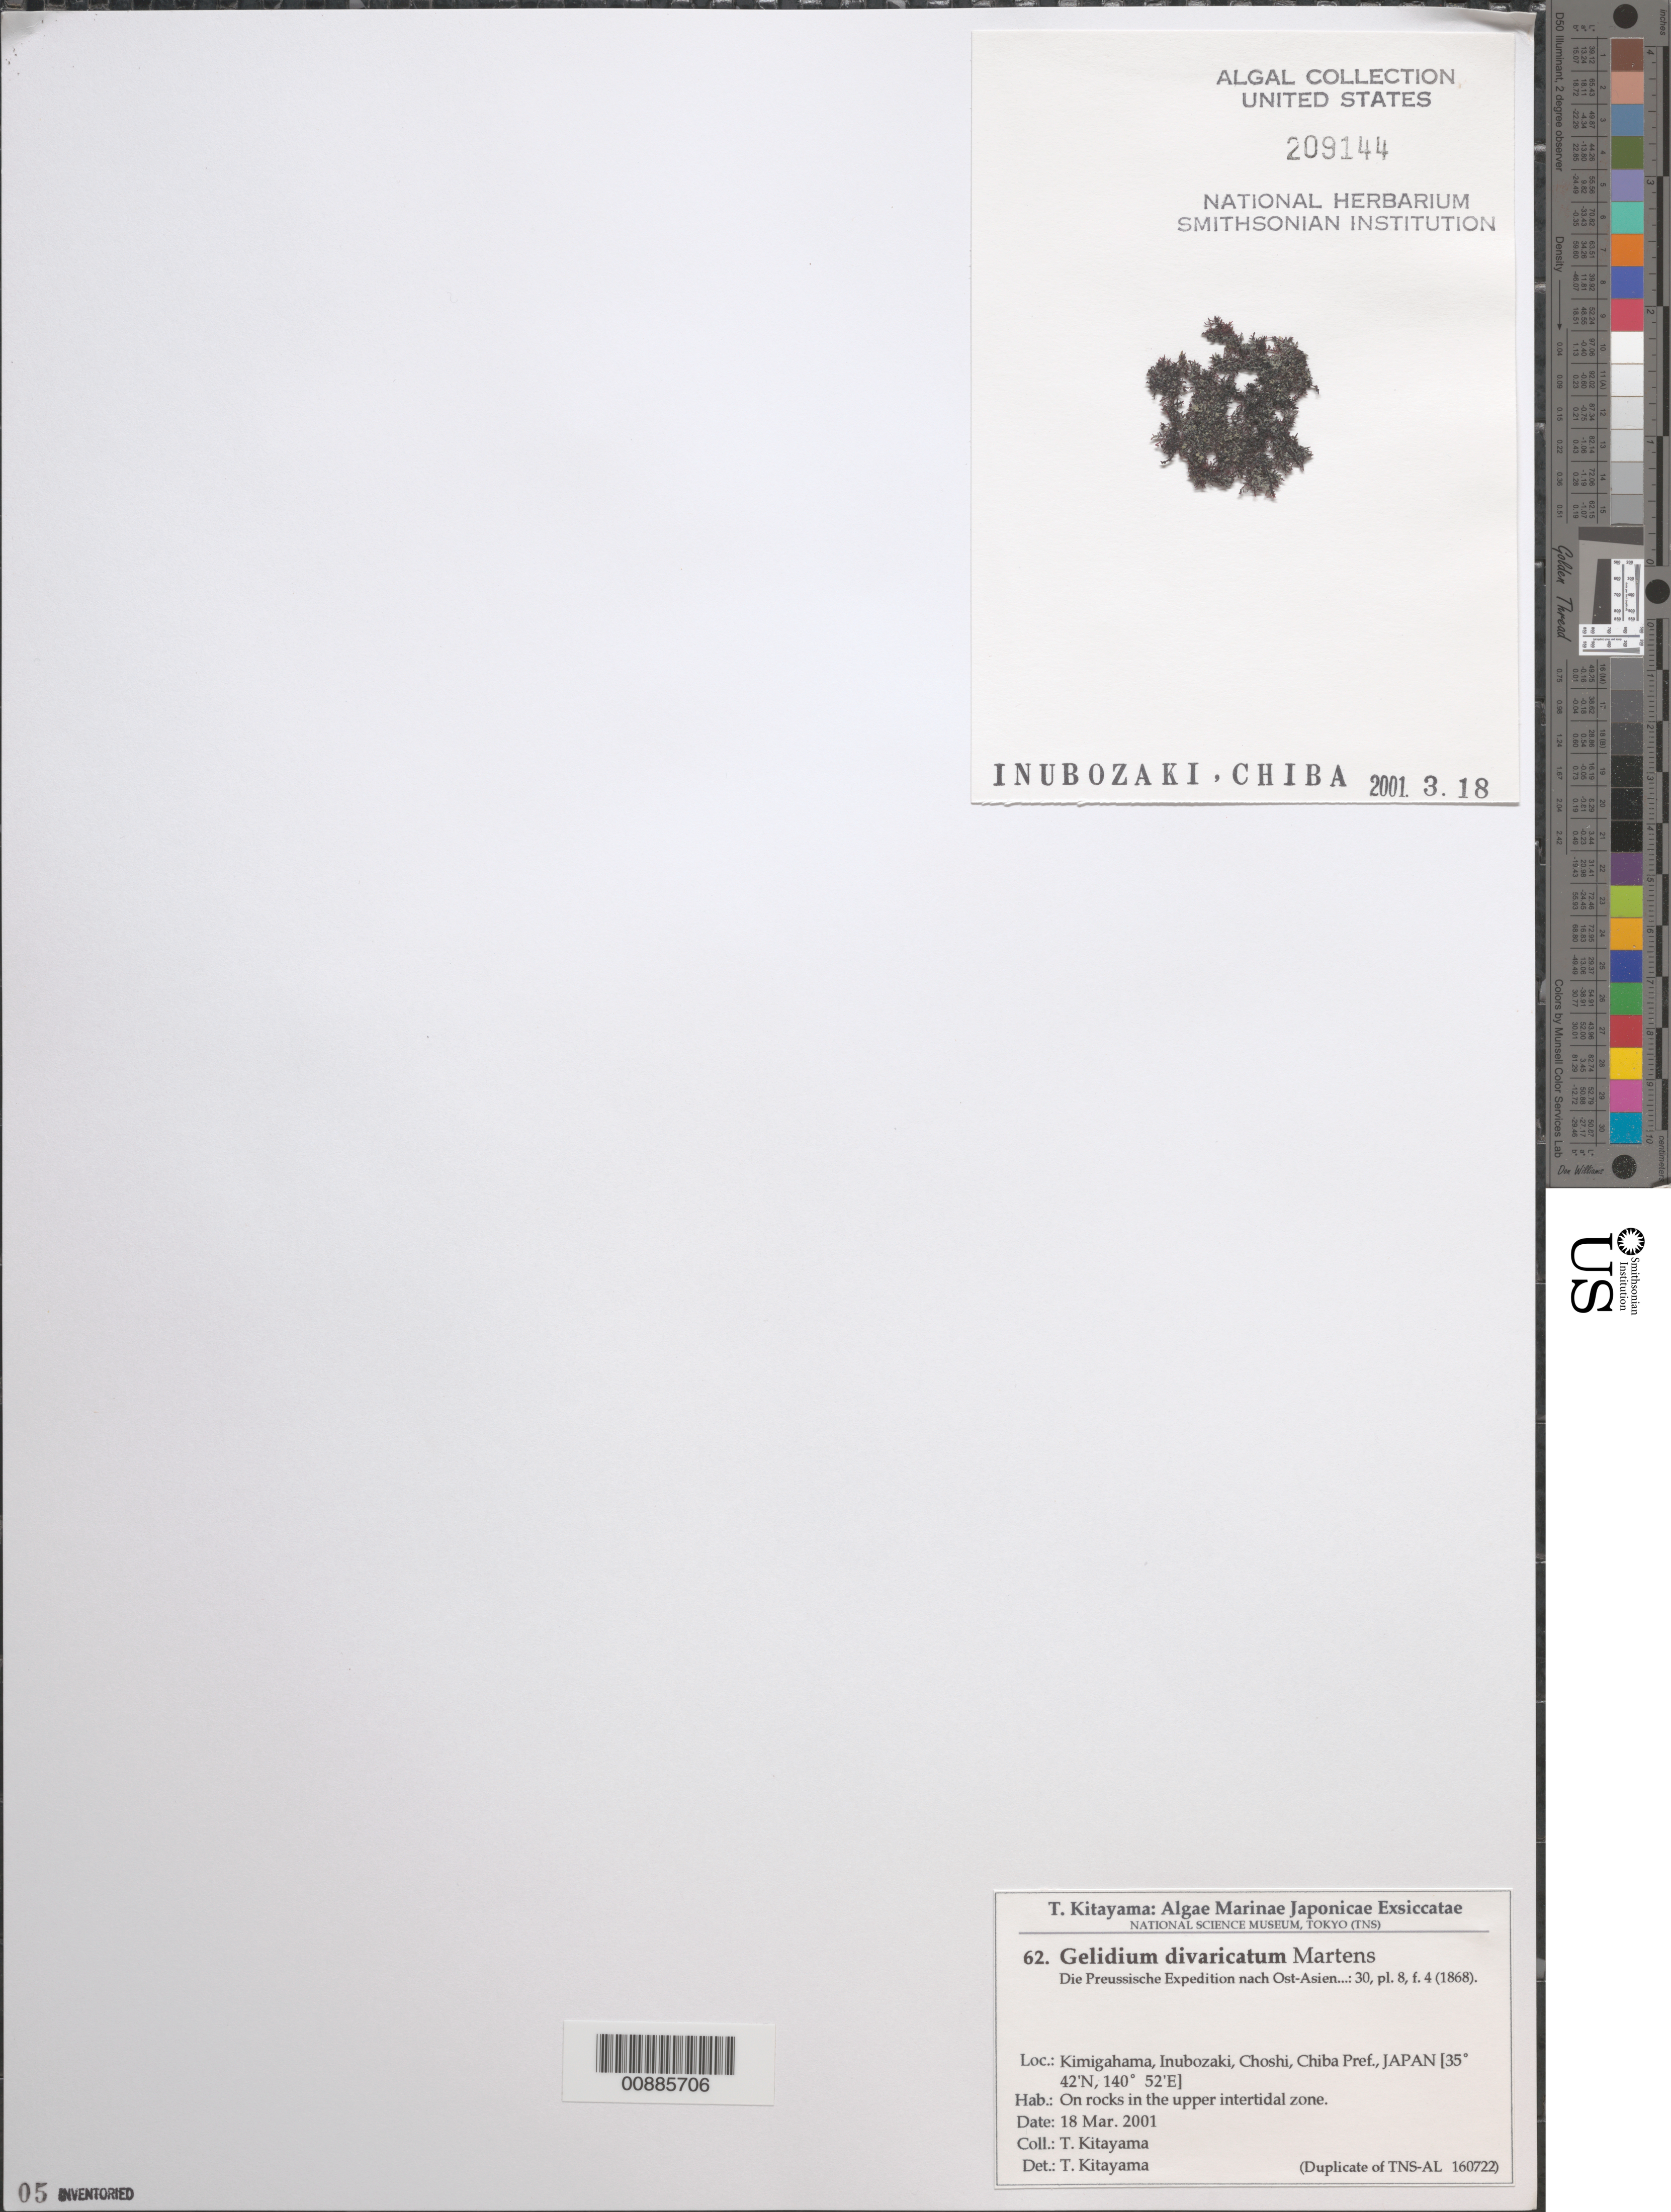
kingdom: Plantae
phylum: Rhodophyta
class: Florideophyceae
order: Gelidiales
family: Gelidiaceae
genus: Gelidium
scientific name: Gelidium divaricatum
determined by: Kitayama, T.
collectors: T. Kitayama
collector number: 62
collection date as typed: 18 Mar 2001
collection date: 2001-03-18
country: Japan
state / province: Tiba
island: Honshu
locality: Kimigahama, Inubozaki, Choshi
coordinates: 35 42' N, 140 52' E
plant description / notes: Kitayama, T., Algae Marinae Japonicae Exsiccatae, Fasc. III (Nos. 51-75)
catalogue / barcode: US 209144